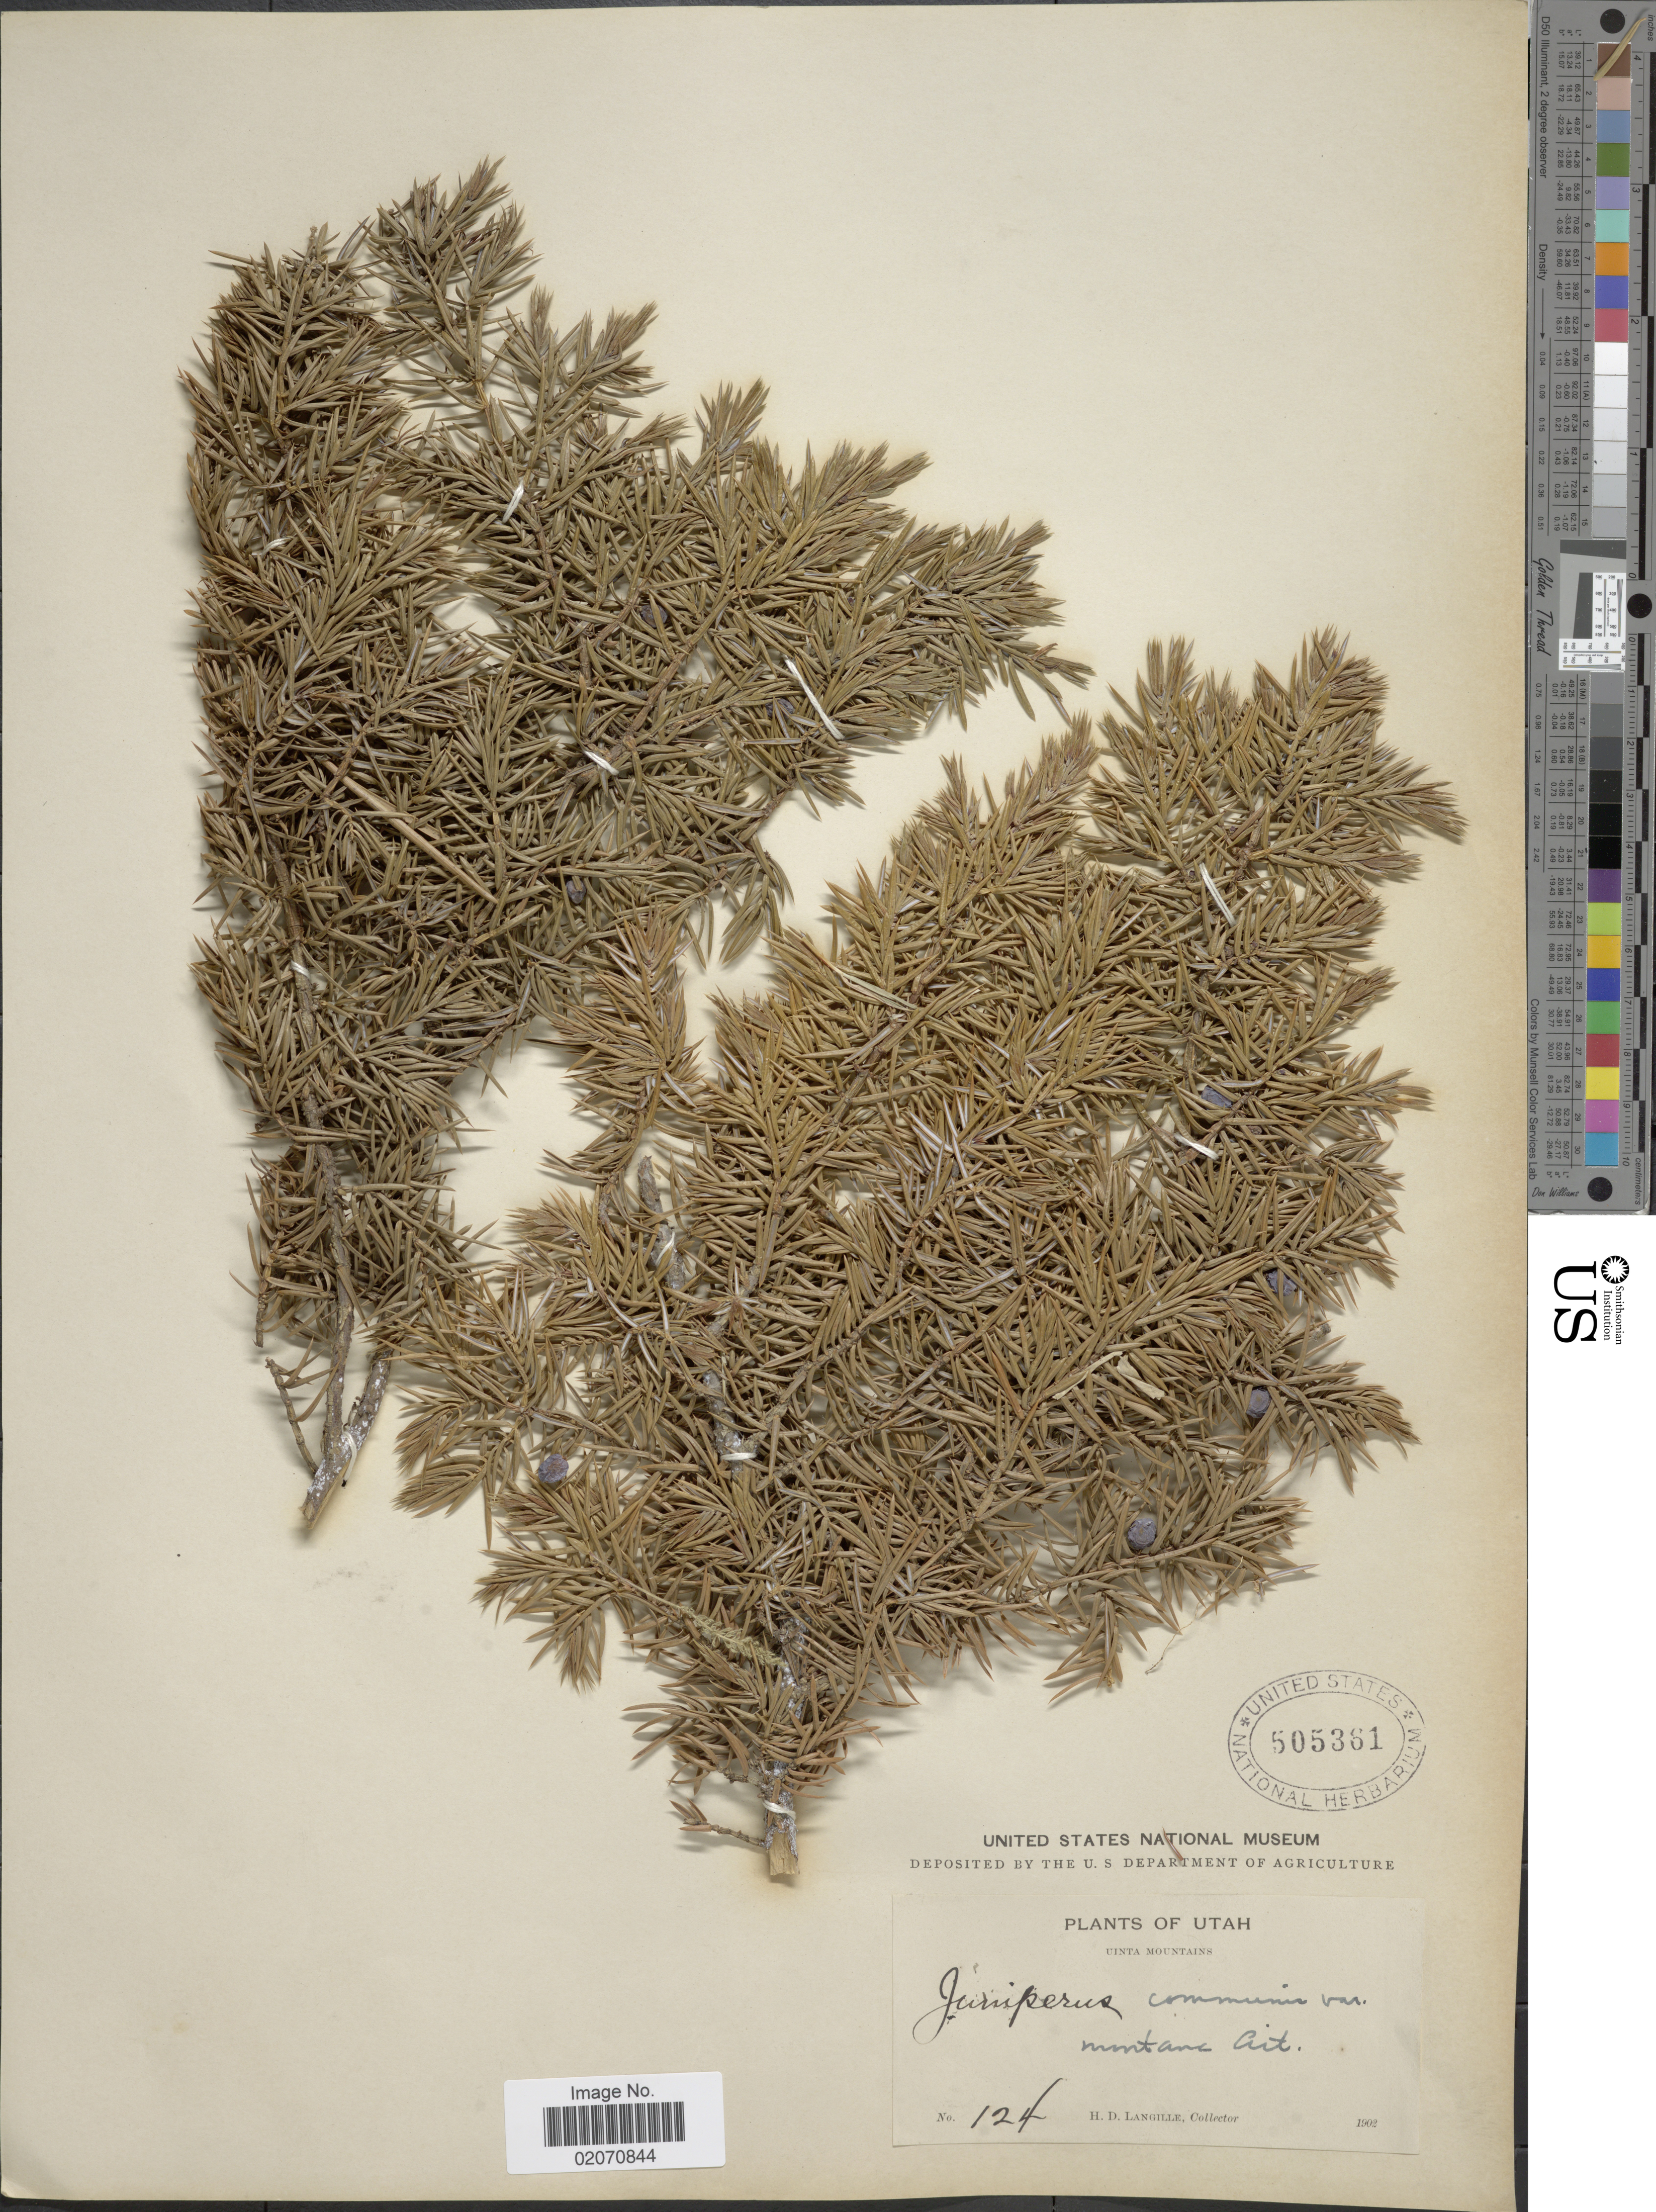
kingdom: Plantae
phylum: Tracheophyta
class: Pinopsida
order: Pinales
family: Cupressaceae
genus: Juniperus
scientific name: Juniperus communis subsp. nana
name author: (Willd.) Syme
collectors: H. Langille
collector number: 124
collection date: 1902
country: United States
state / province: Utah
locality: Uinta Mountains, Montane Ait.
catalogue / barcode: US 505361